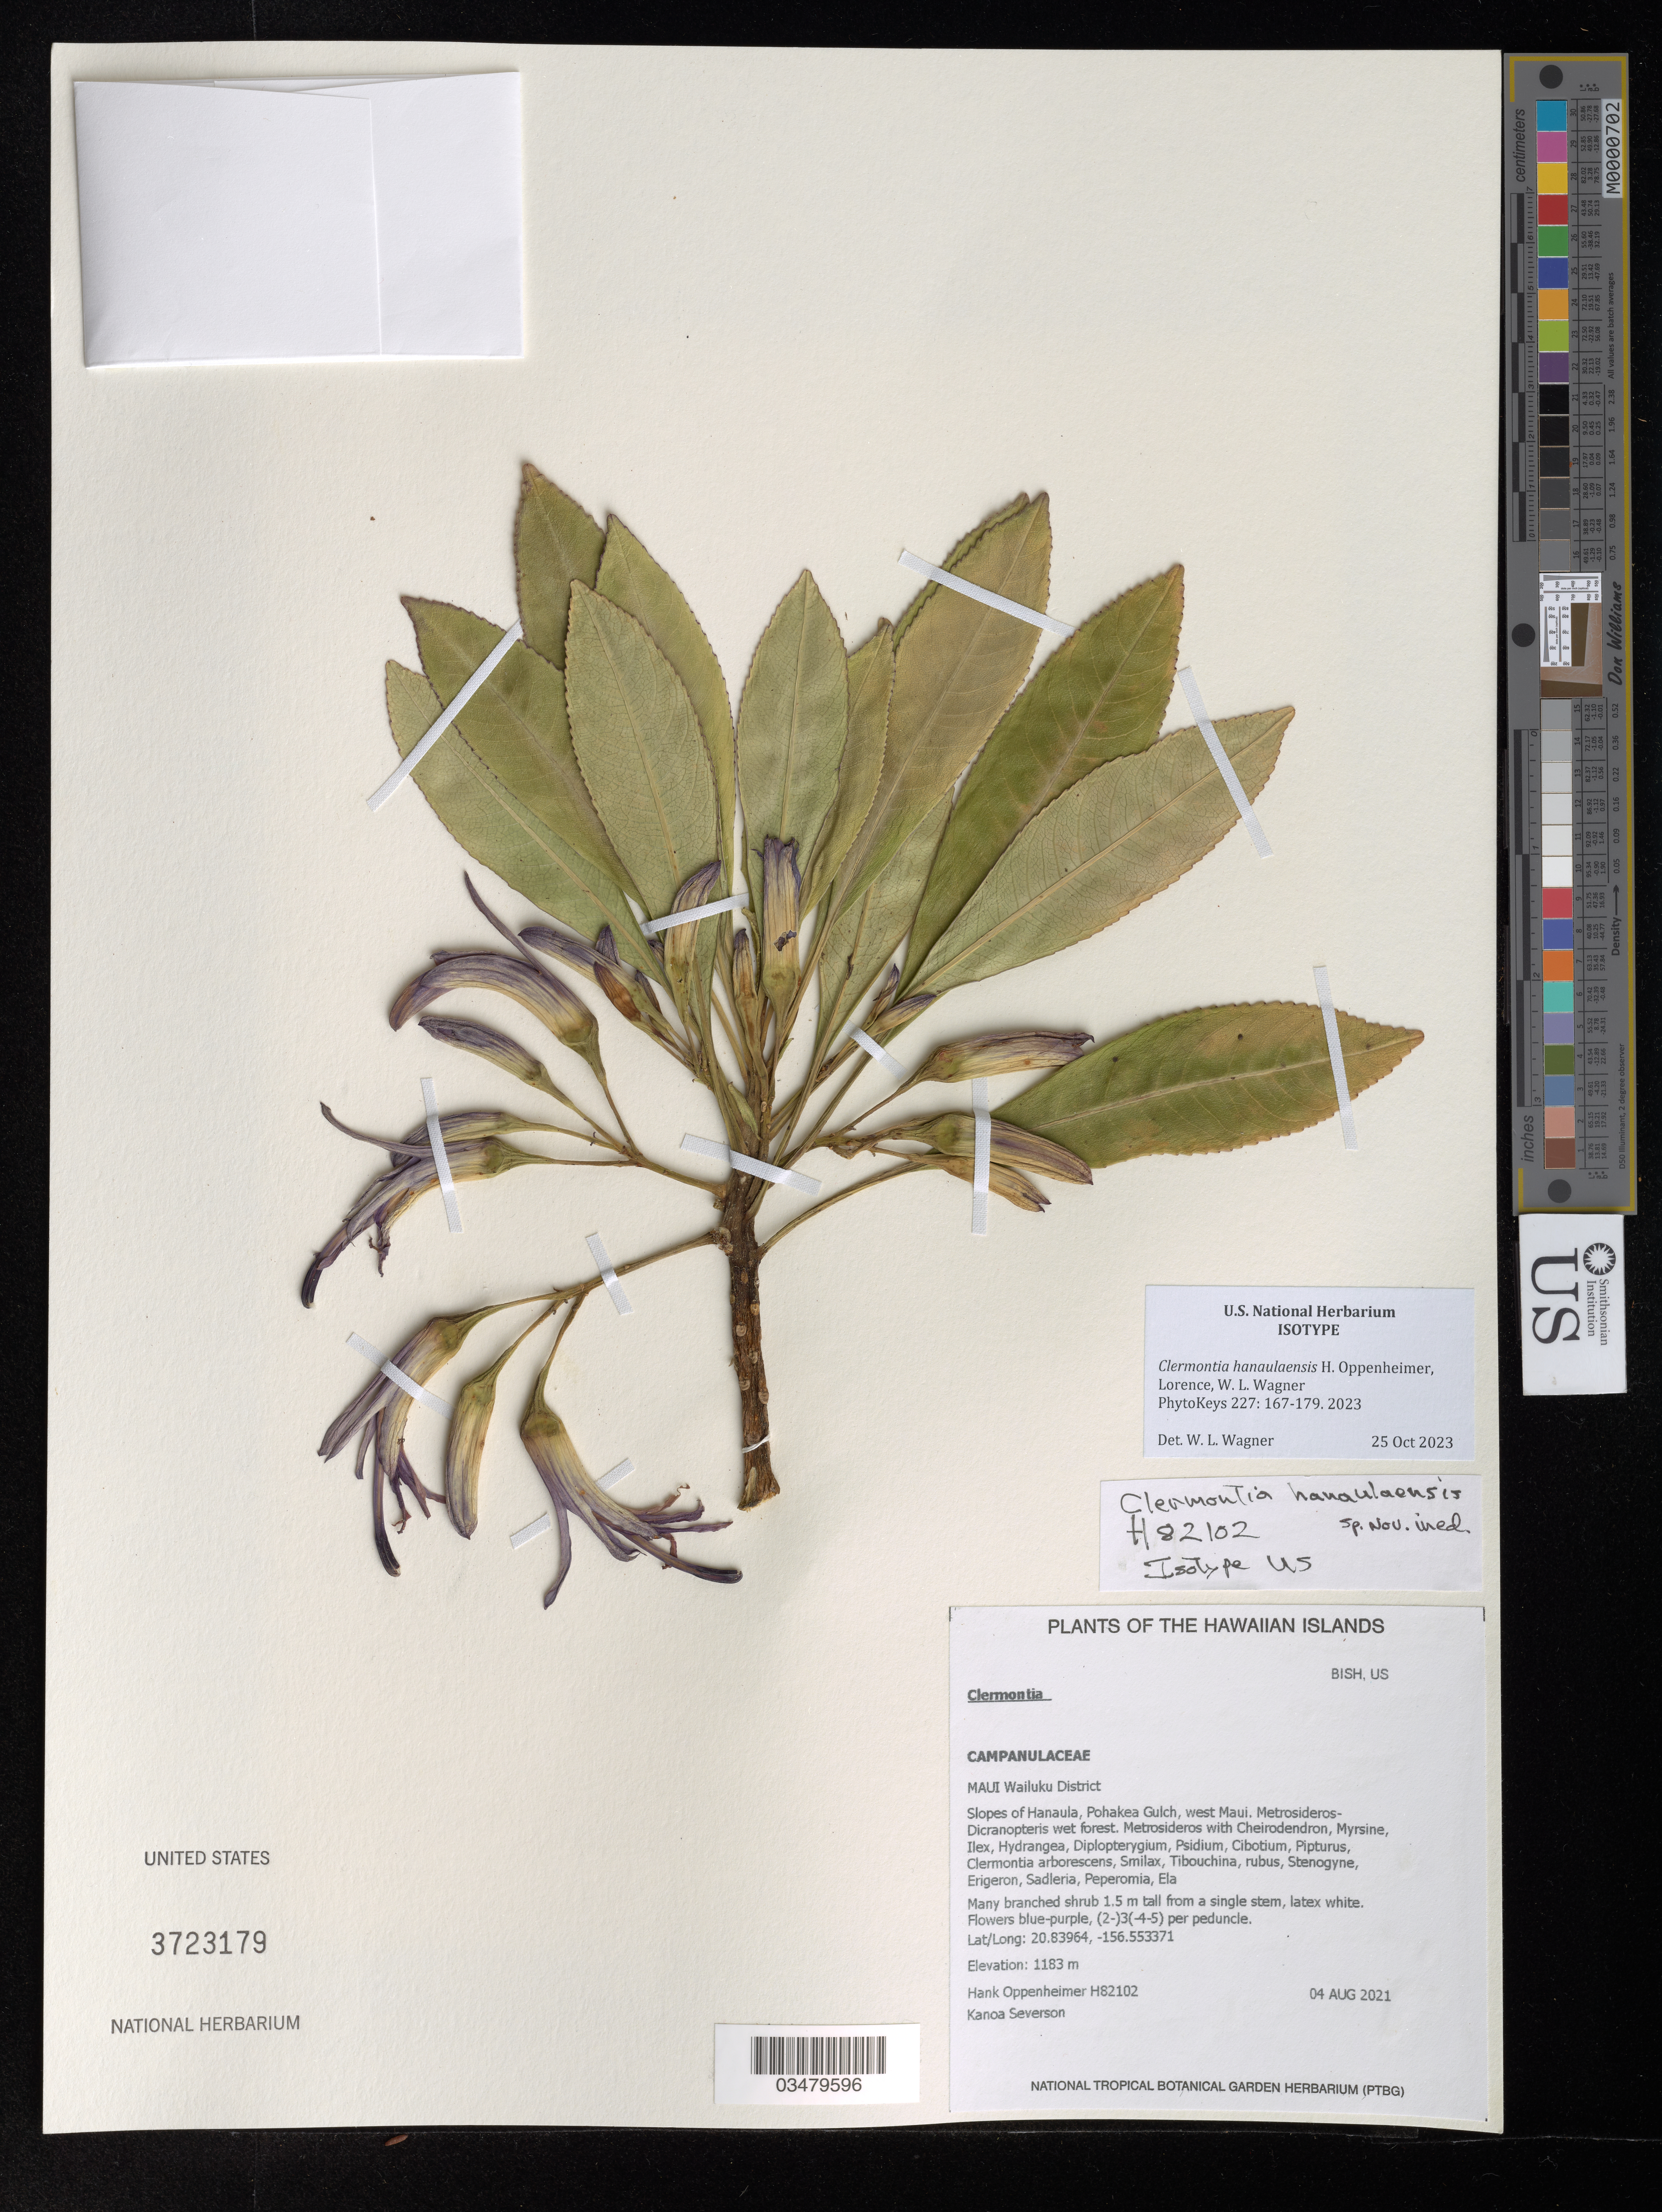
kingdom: Plantae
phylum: Tracheophyta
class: Magnoliopsida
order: Asterales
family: Campanulaceae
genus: Clermontia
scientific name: Clermontia hanaulaensis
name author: H. Oppenh. et al.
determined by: Wagner, W. L., (BOT), Smithsonian Institution - National Museum of Natural History (UNITED STATES)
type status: Isotype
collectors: H. L. Oppenheimer & K. Severson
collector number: H82102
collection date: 2021-08-04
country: United States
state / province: Hawaii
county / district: Maui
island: Maui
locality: Wailuku District, West Maui, slopes of Hanaula, Pohakea Gulch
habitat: Wet forest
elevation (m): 1183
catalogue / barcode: US 3723179